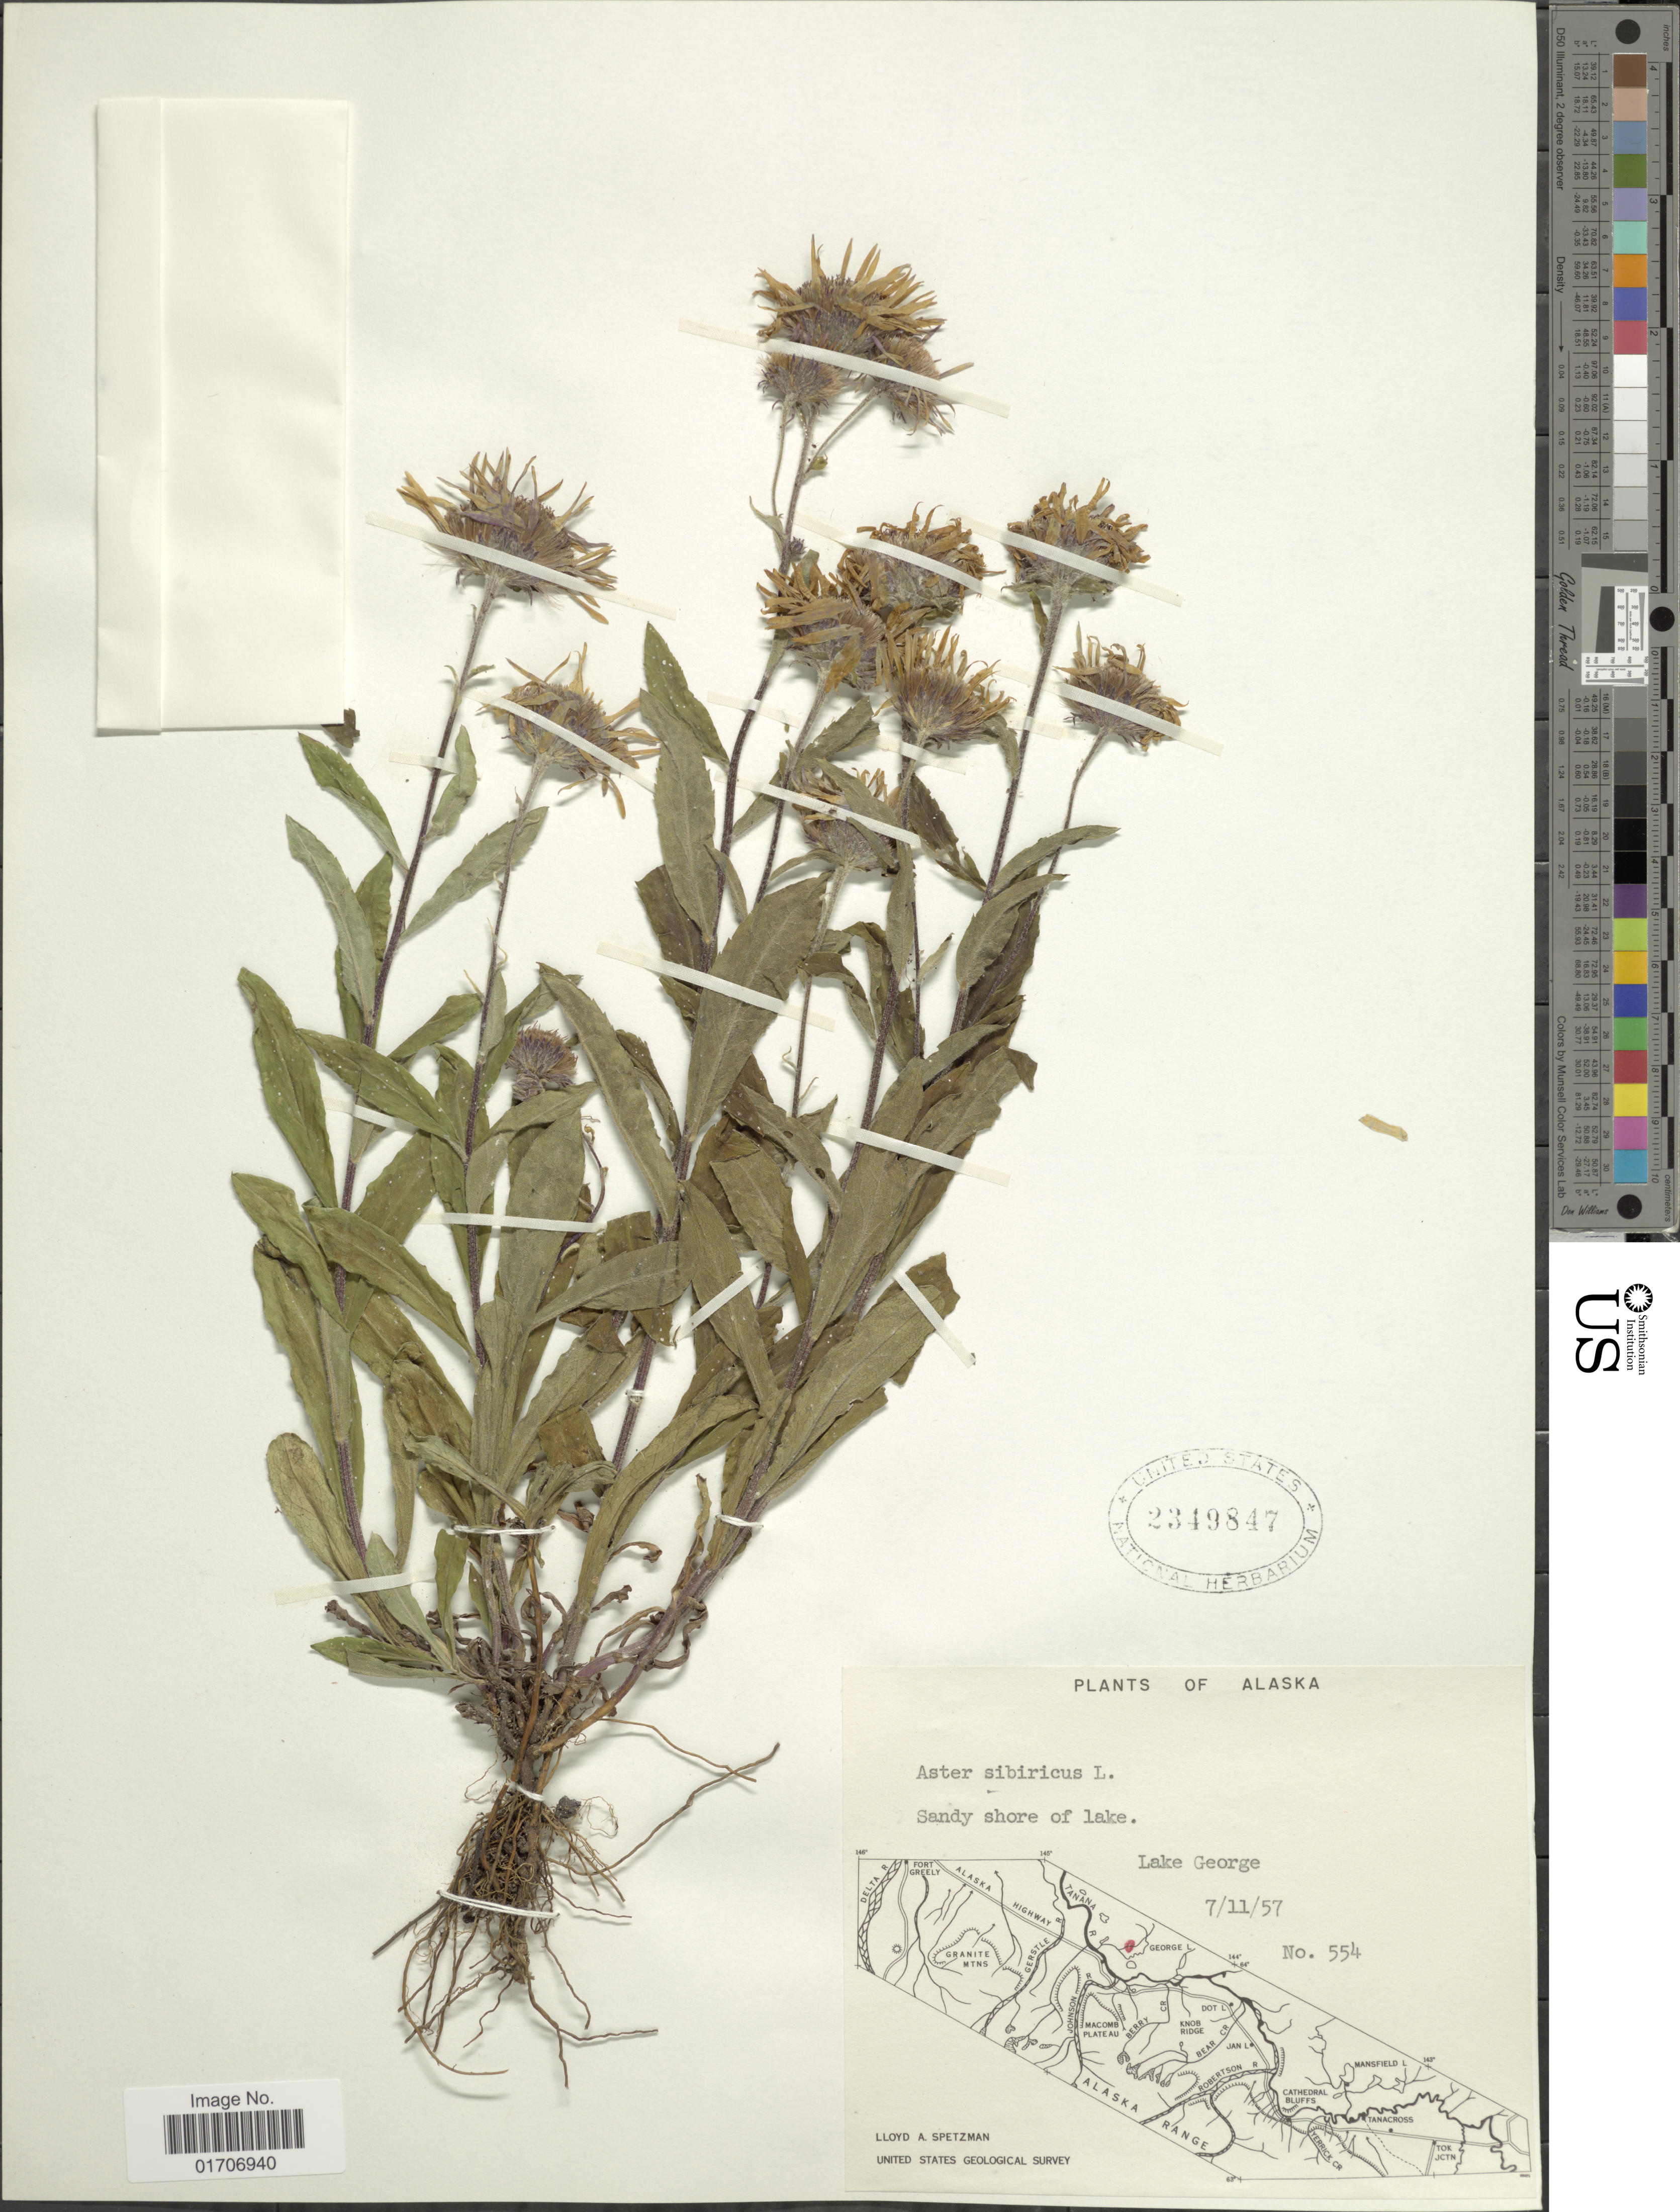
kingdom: Plantae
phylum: Tracheophyta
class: Magnoliopsida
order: Asterales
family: Asteraceae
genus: Eurybia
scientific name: Eurybia sibirica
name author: (L.) G.L. Nesom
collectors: L. Spetzman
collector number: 554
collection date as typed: Transcribed d/m/y: 11/7/57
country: United States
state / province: Alaska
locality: Sandy shore of lake. Lake George.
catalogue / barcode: US 2349847